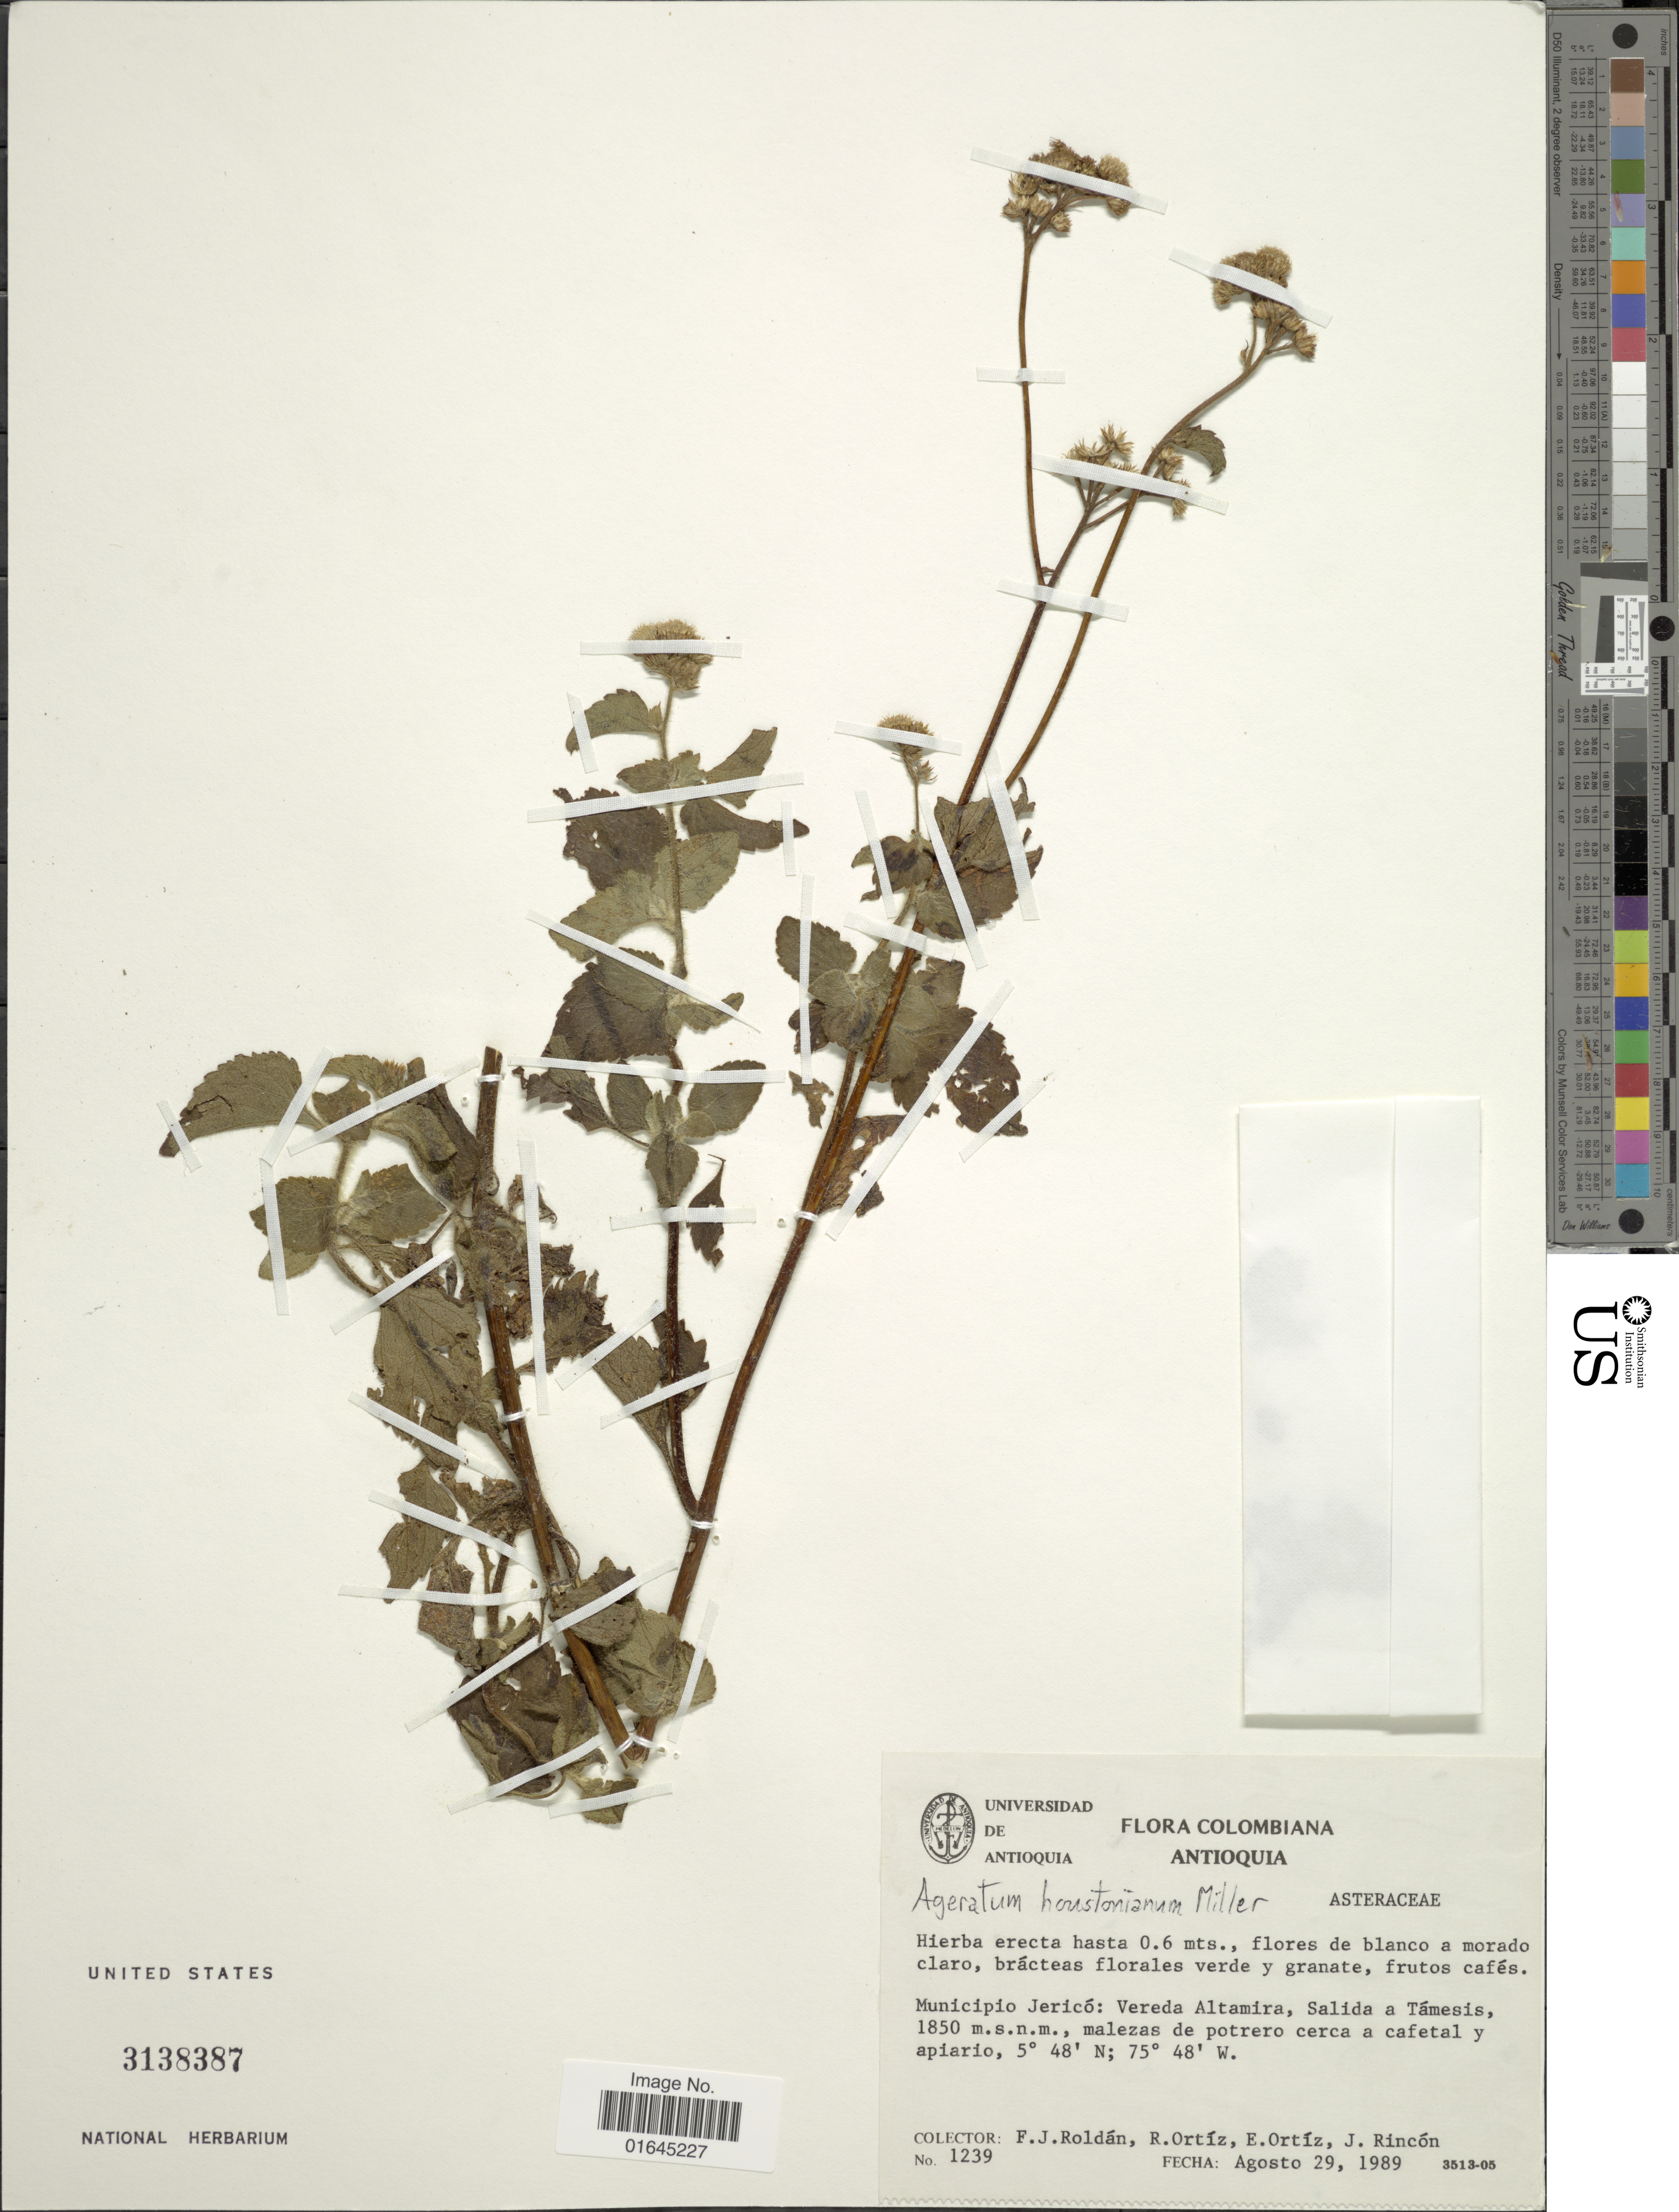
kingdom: Plantae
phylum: Tracheophyta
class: Magnoliopsida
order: Asterales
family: Asteraceae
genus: Ageratum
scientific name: Ageratum houstonianum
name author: Mill.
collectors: F. J. Roldán, R. Ortíz, E. Ortíz & J. Rincón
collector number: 1239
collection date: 1989-08-29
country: Colombia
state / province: Antioquia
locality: Municipio Jericá: Vereda Altamira, Salida a Támesis.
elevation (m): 1850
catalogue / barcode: US 3138387